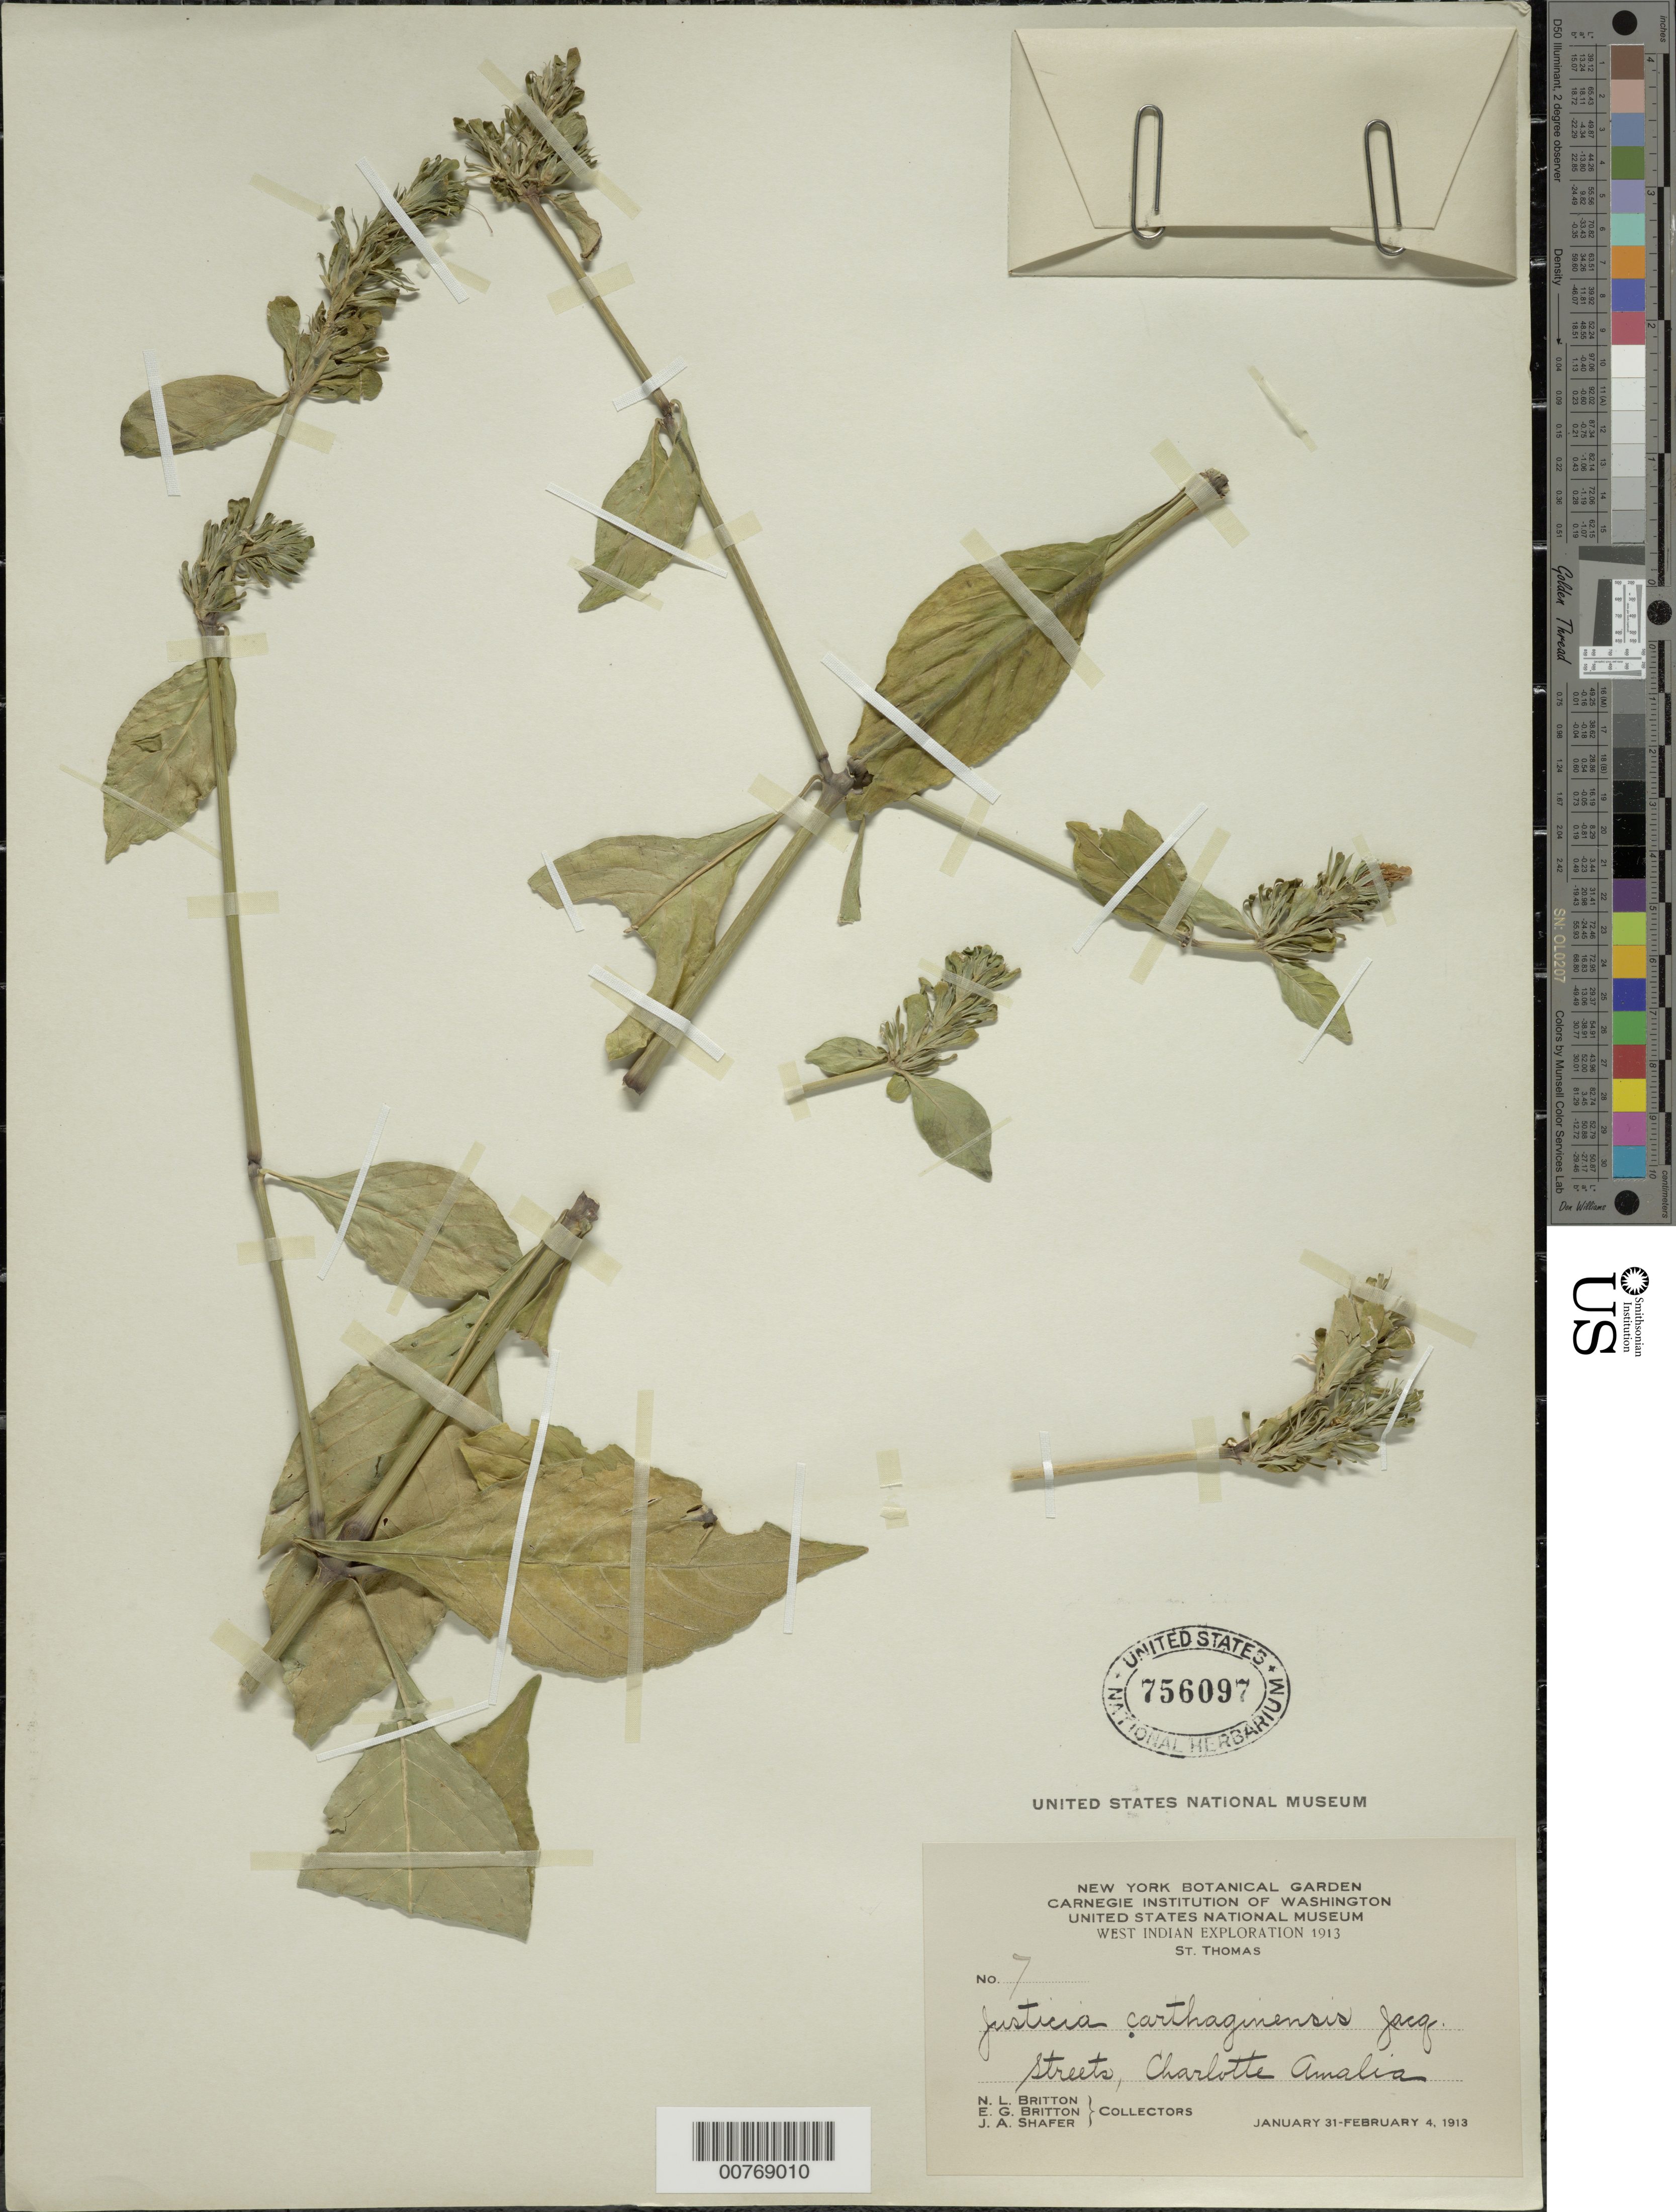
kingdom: Plantae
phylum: Tracheophyta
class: Magnoliopsida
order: Lamiales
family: Acanthaceae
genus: Justicia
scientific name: Justicia carthaginensis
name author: Jacq.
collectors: N. Britton, E. G. Britton & J. A. Shafer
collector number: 7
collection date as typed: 31 Jan 1913 to 04 Feb 1913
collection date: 1913-01-31/1913-02-04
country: U.S. Virgin Islands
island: St. Thomas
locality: Charlotte Amalie, streets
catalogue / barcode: US 756097